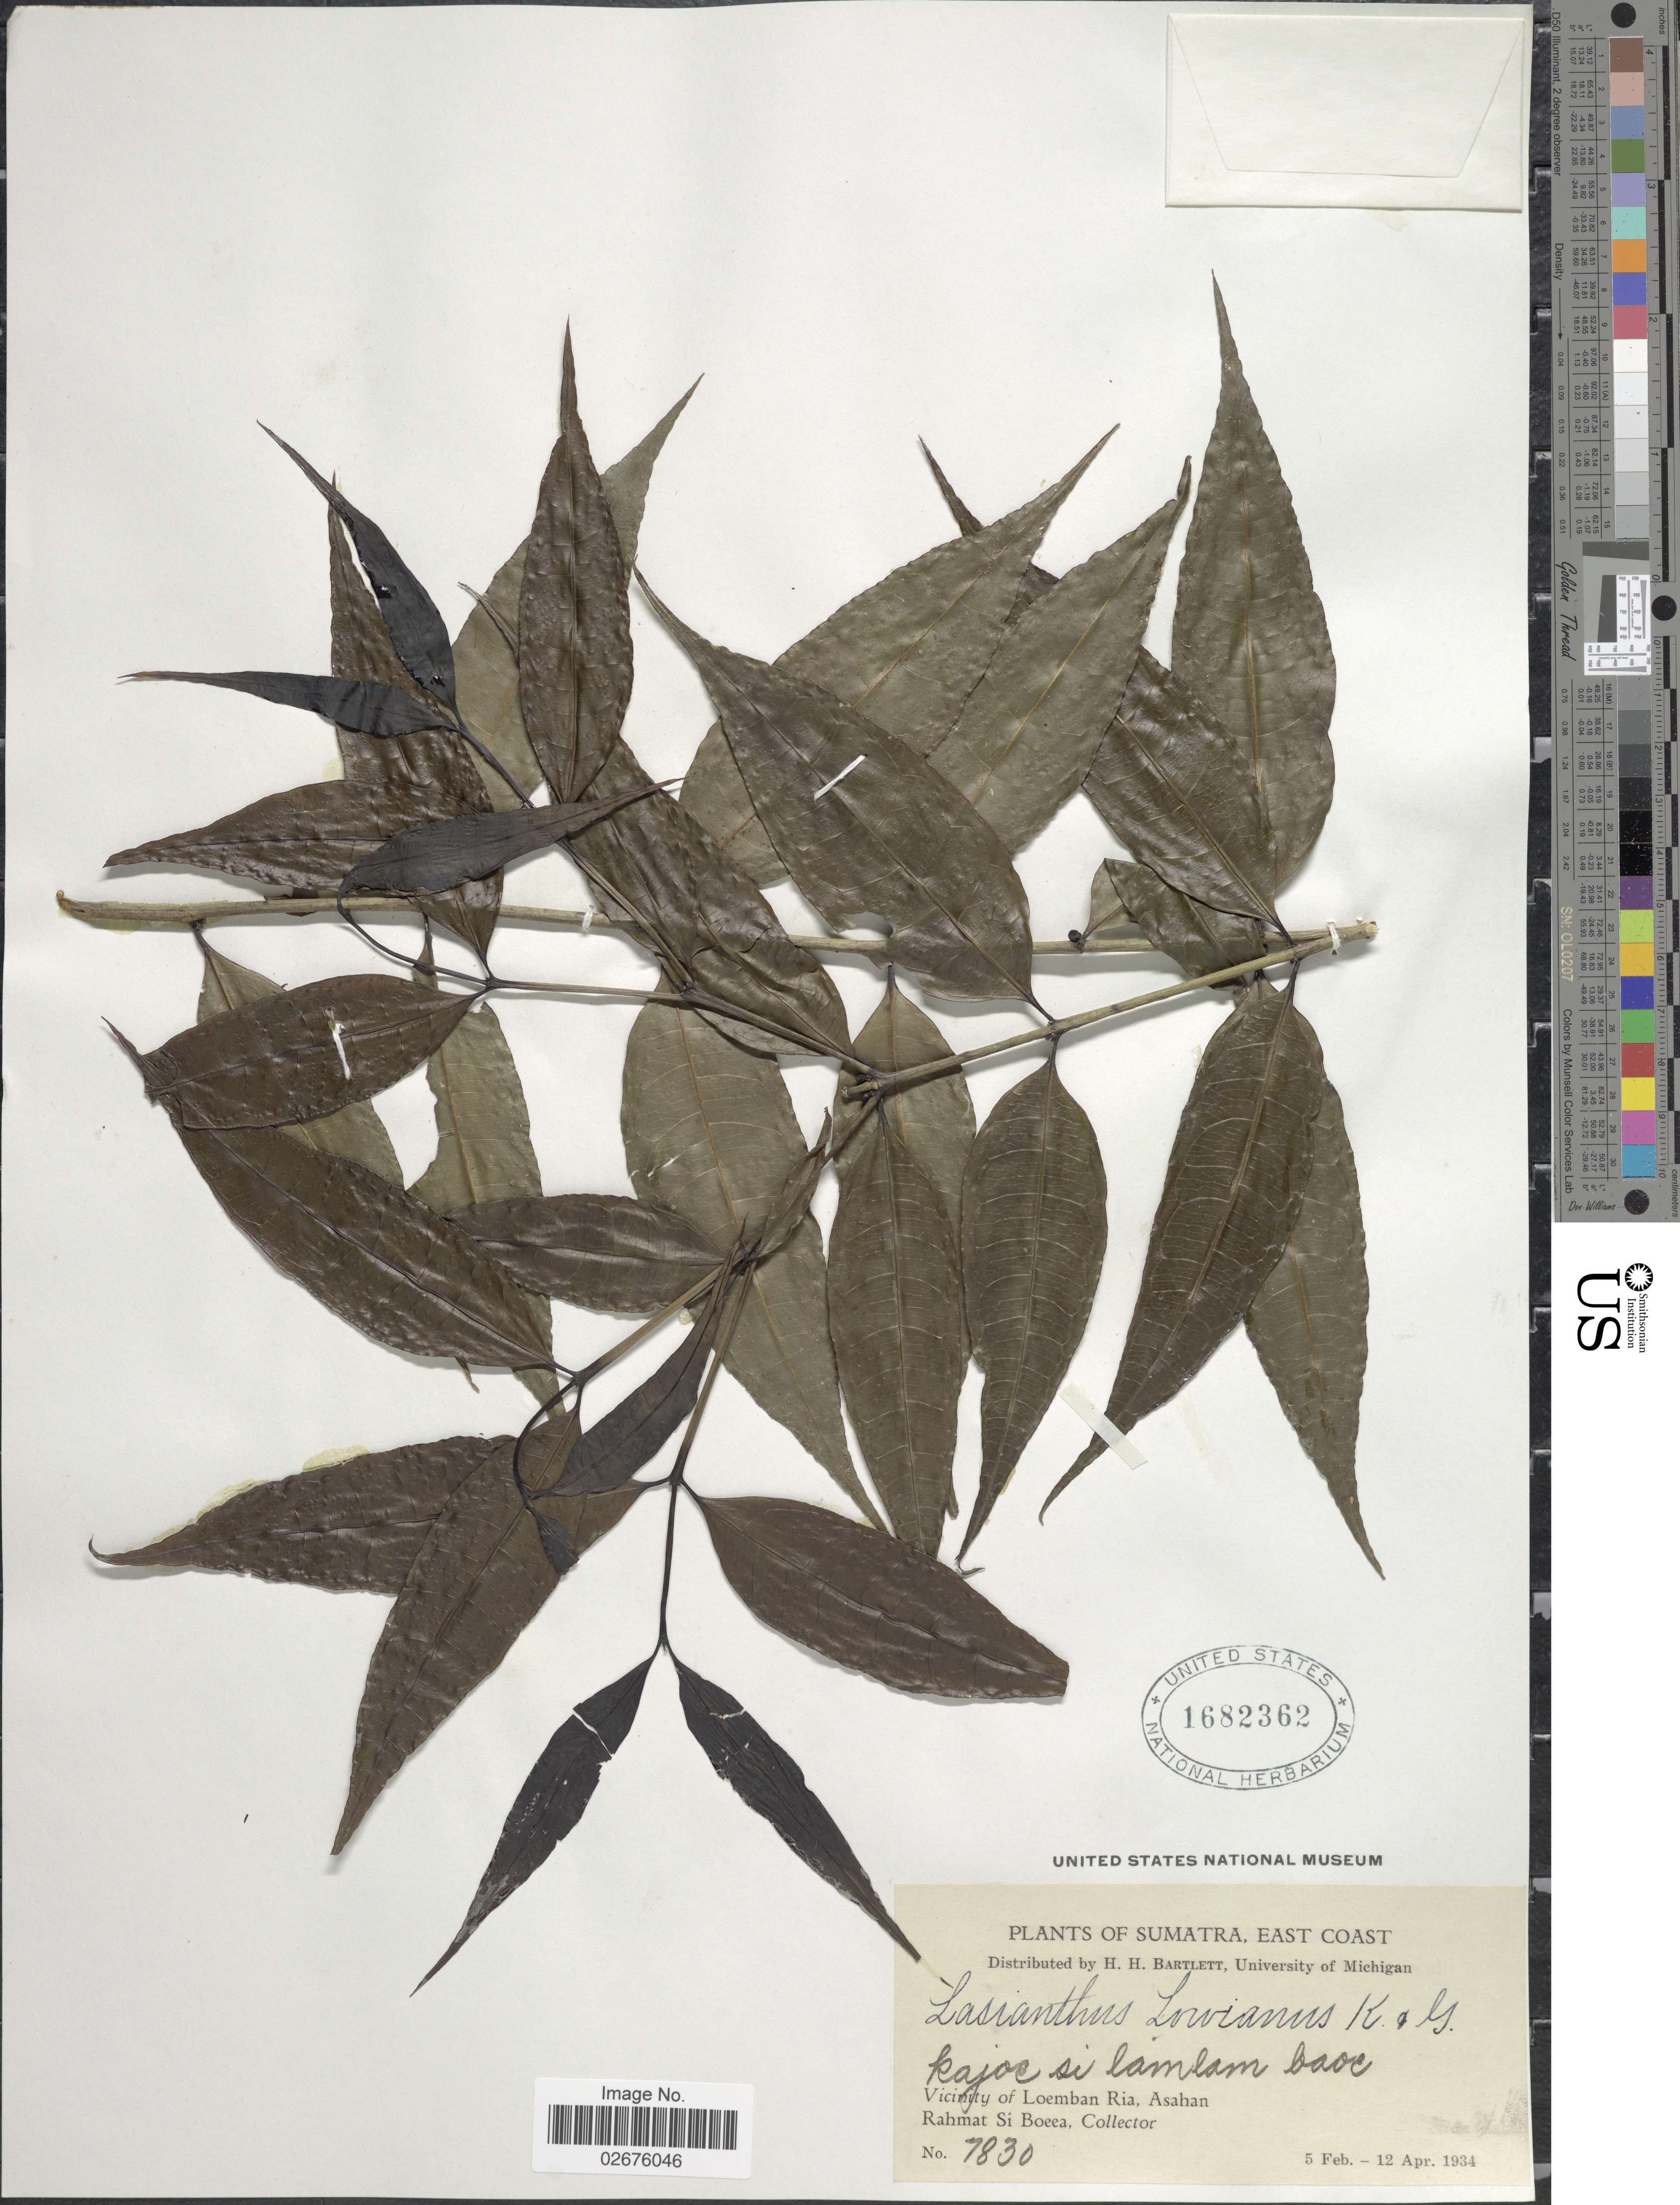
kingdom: Plantae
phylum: Tracheophyta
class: Magnoliopsida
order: Gentianales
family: Rubiaceae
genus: Lasianthus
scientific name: Lasianthus lowianus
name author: King & Gamble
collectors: Rahmat Si Boeea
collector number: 7830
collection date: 1934-02-05/1934-04-12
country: Indonesia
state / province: Sumatra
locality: East Coast. Vicinity of Loemban Ria, Asahan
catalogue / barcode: US 1682362